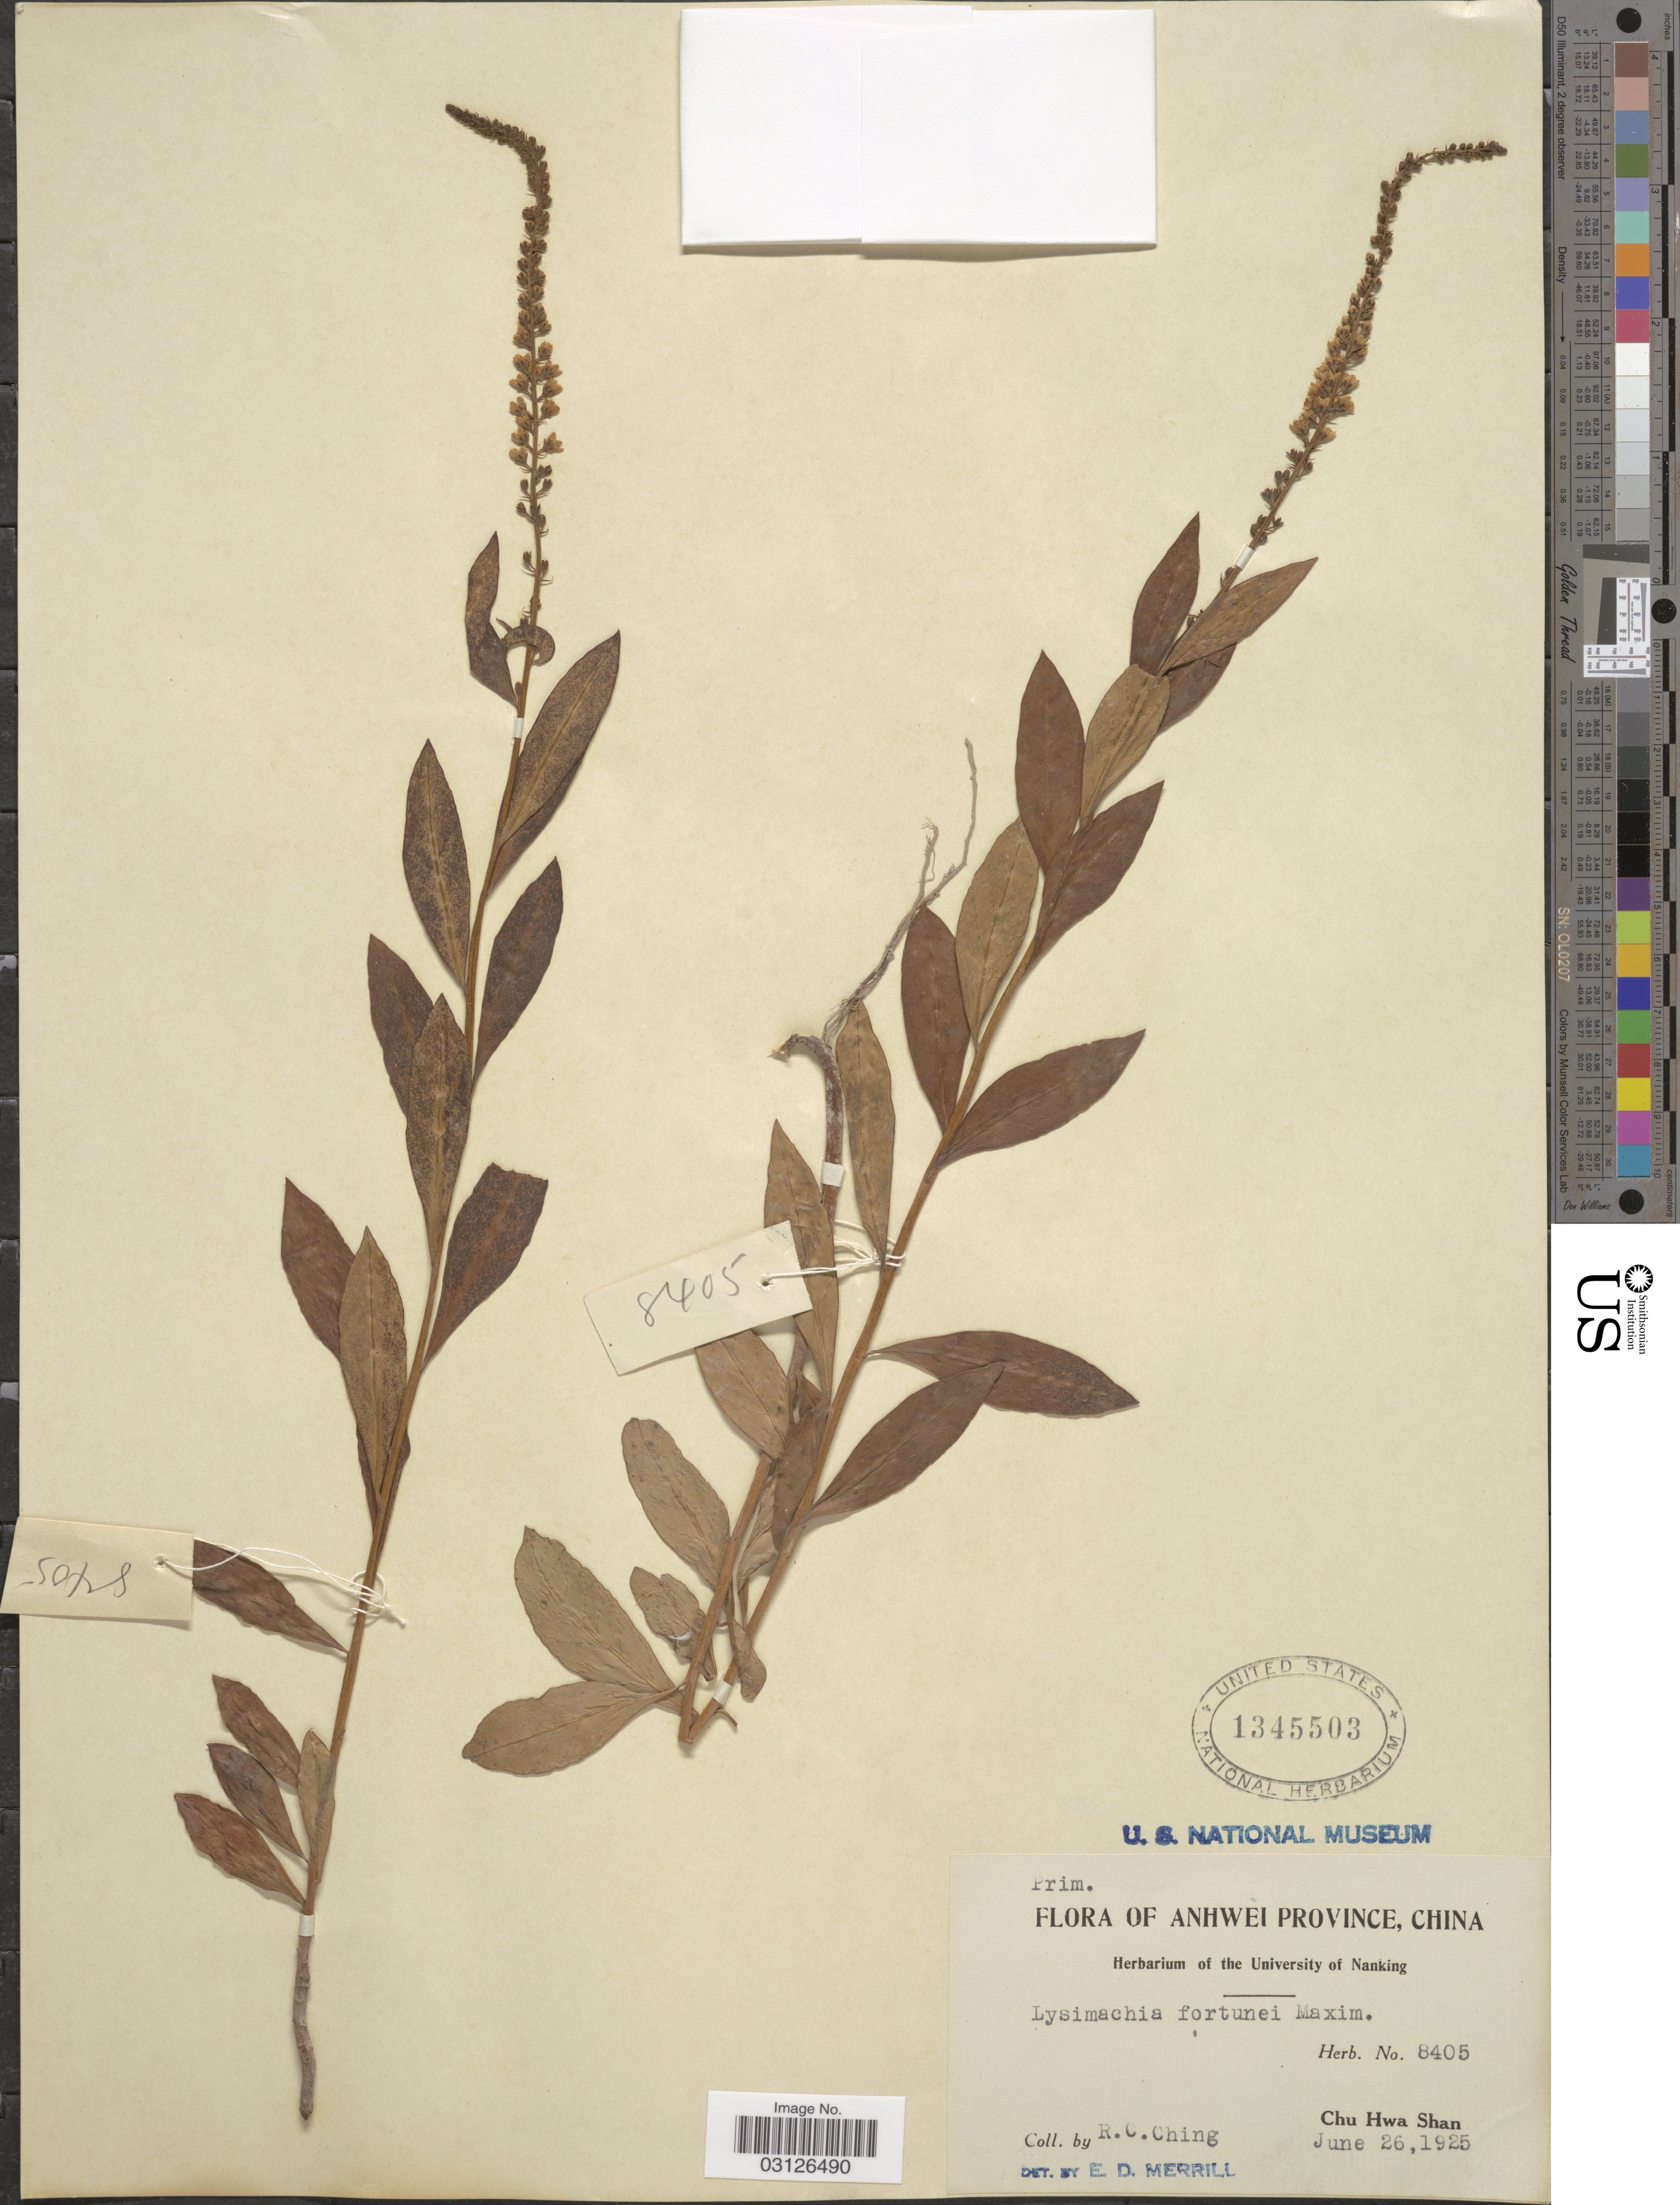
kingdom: Plantae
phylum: Tracheophyta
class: Magnoliopsida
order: Ericales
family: Primulaceae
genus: Lysimachia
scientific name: Lysimachia fortunei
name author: Maxim.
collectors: R. C. Ching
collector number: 8405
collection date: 1925-06-26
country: China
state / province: Anhui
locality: Anhwei Province. Chu Hwa Shan.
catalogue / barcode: US 1345503